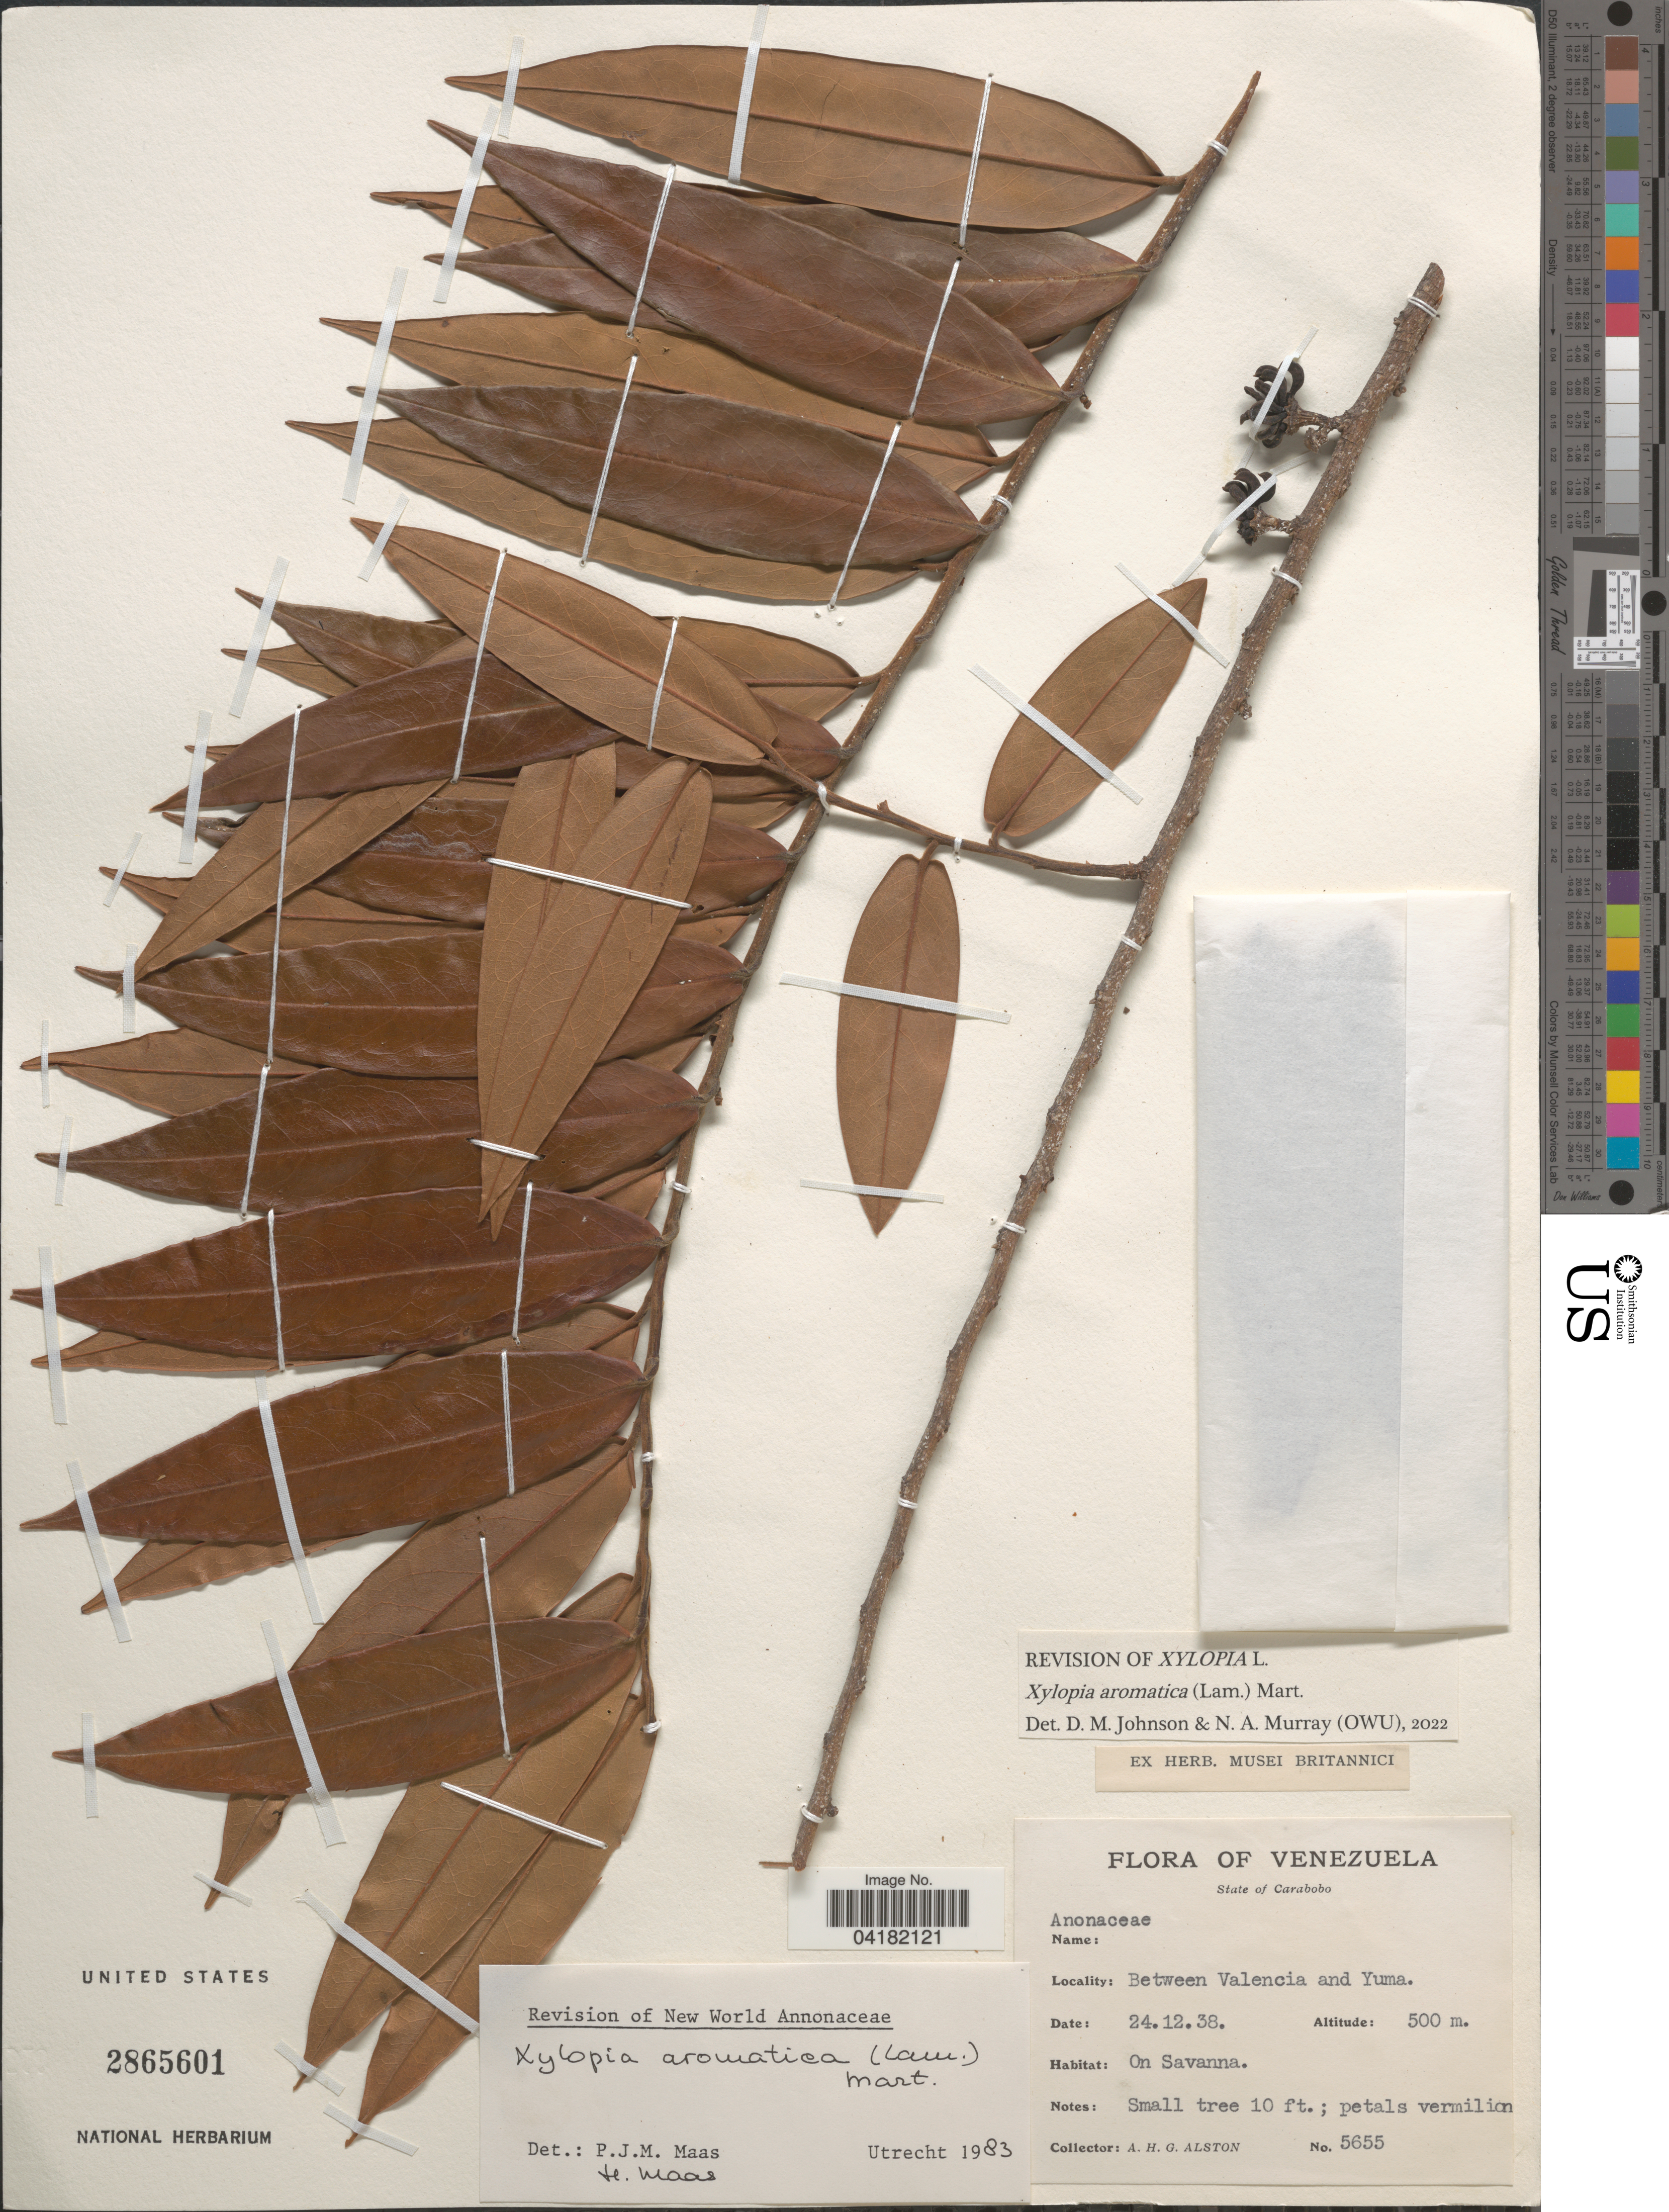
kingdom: Plantae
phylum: Tracheophyta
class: Magnoliopsida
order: Magnoliales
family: Annonaceae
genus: Xylopia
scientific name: Xylopia aromatica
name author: (Lam.) Mart.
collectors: A. H. Alston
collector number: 5655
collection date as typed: Transcribed d/m/y: 24/12/38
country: Venezuela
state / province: Carabobo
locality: Between Valencia and Yuma.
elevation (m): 500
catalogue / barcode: US 2865601